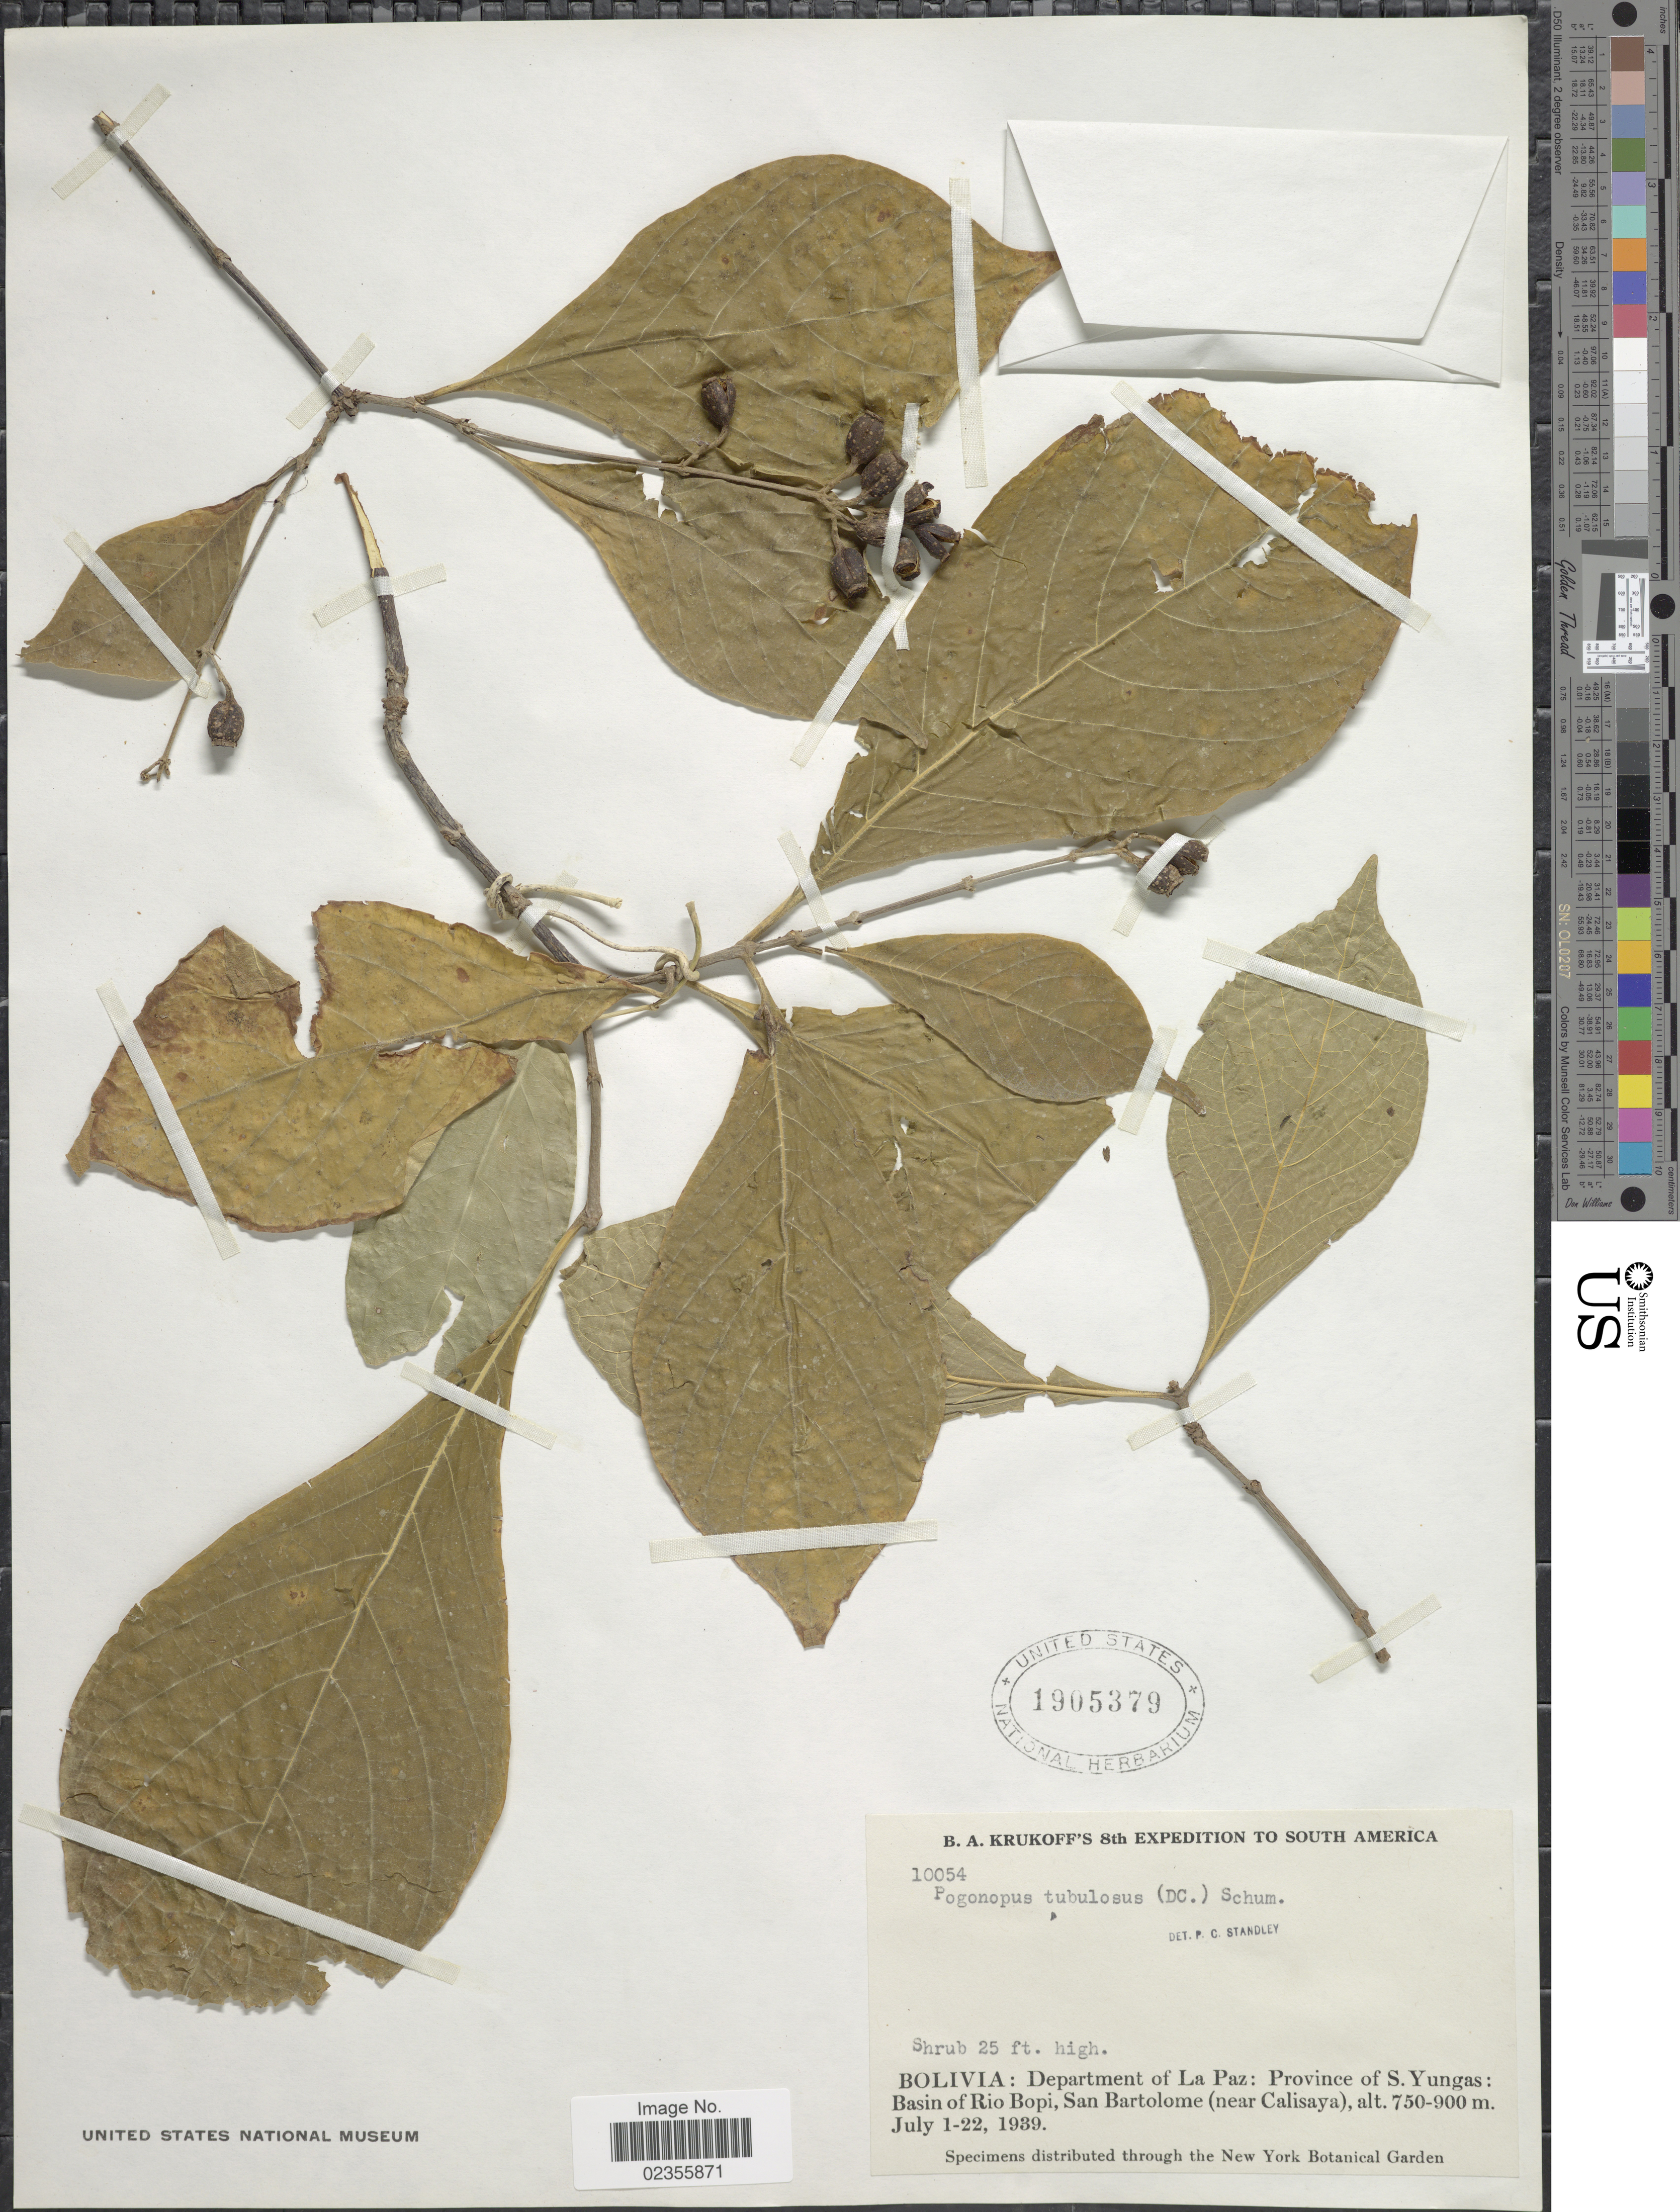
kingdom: Plantae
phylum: Tracheophyta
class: Magnoliopsida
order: Gentianales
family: Rubiaceae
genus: Pogonopus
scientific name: Pogonopus tubulosus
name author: (A. Rich. in DC.) K. Schum.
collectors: B. A. Krukoff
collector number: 10054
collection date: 1939-07-01/1939-07-22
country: Bolivia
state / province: La Paz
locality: Bolivia: Department of La Paz: Province of S. Yungas: Basin of Rio Bopi, San Bartolome (near Calisaya)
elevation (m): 750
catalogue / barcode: US 1905379